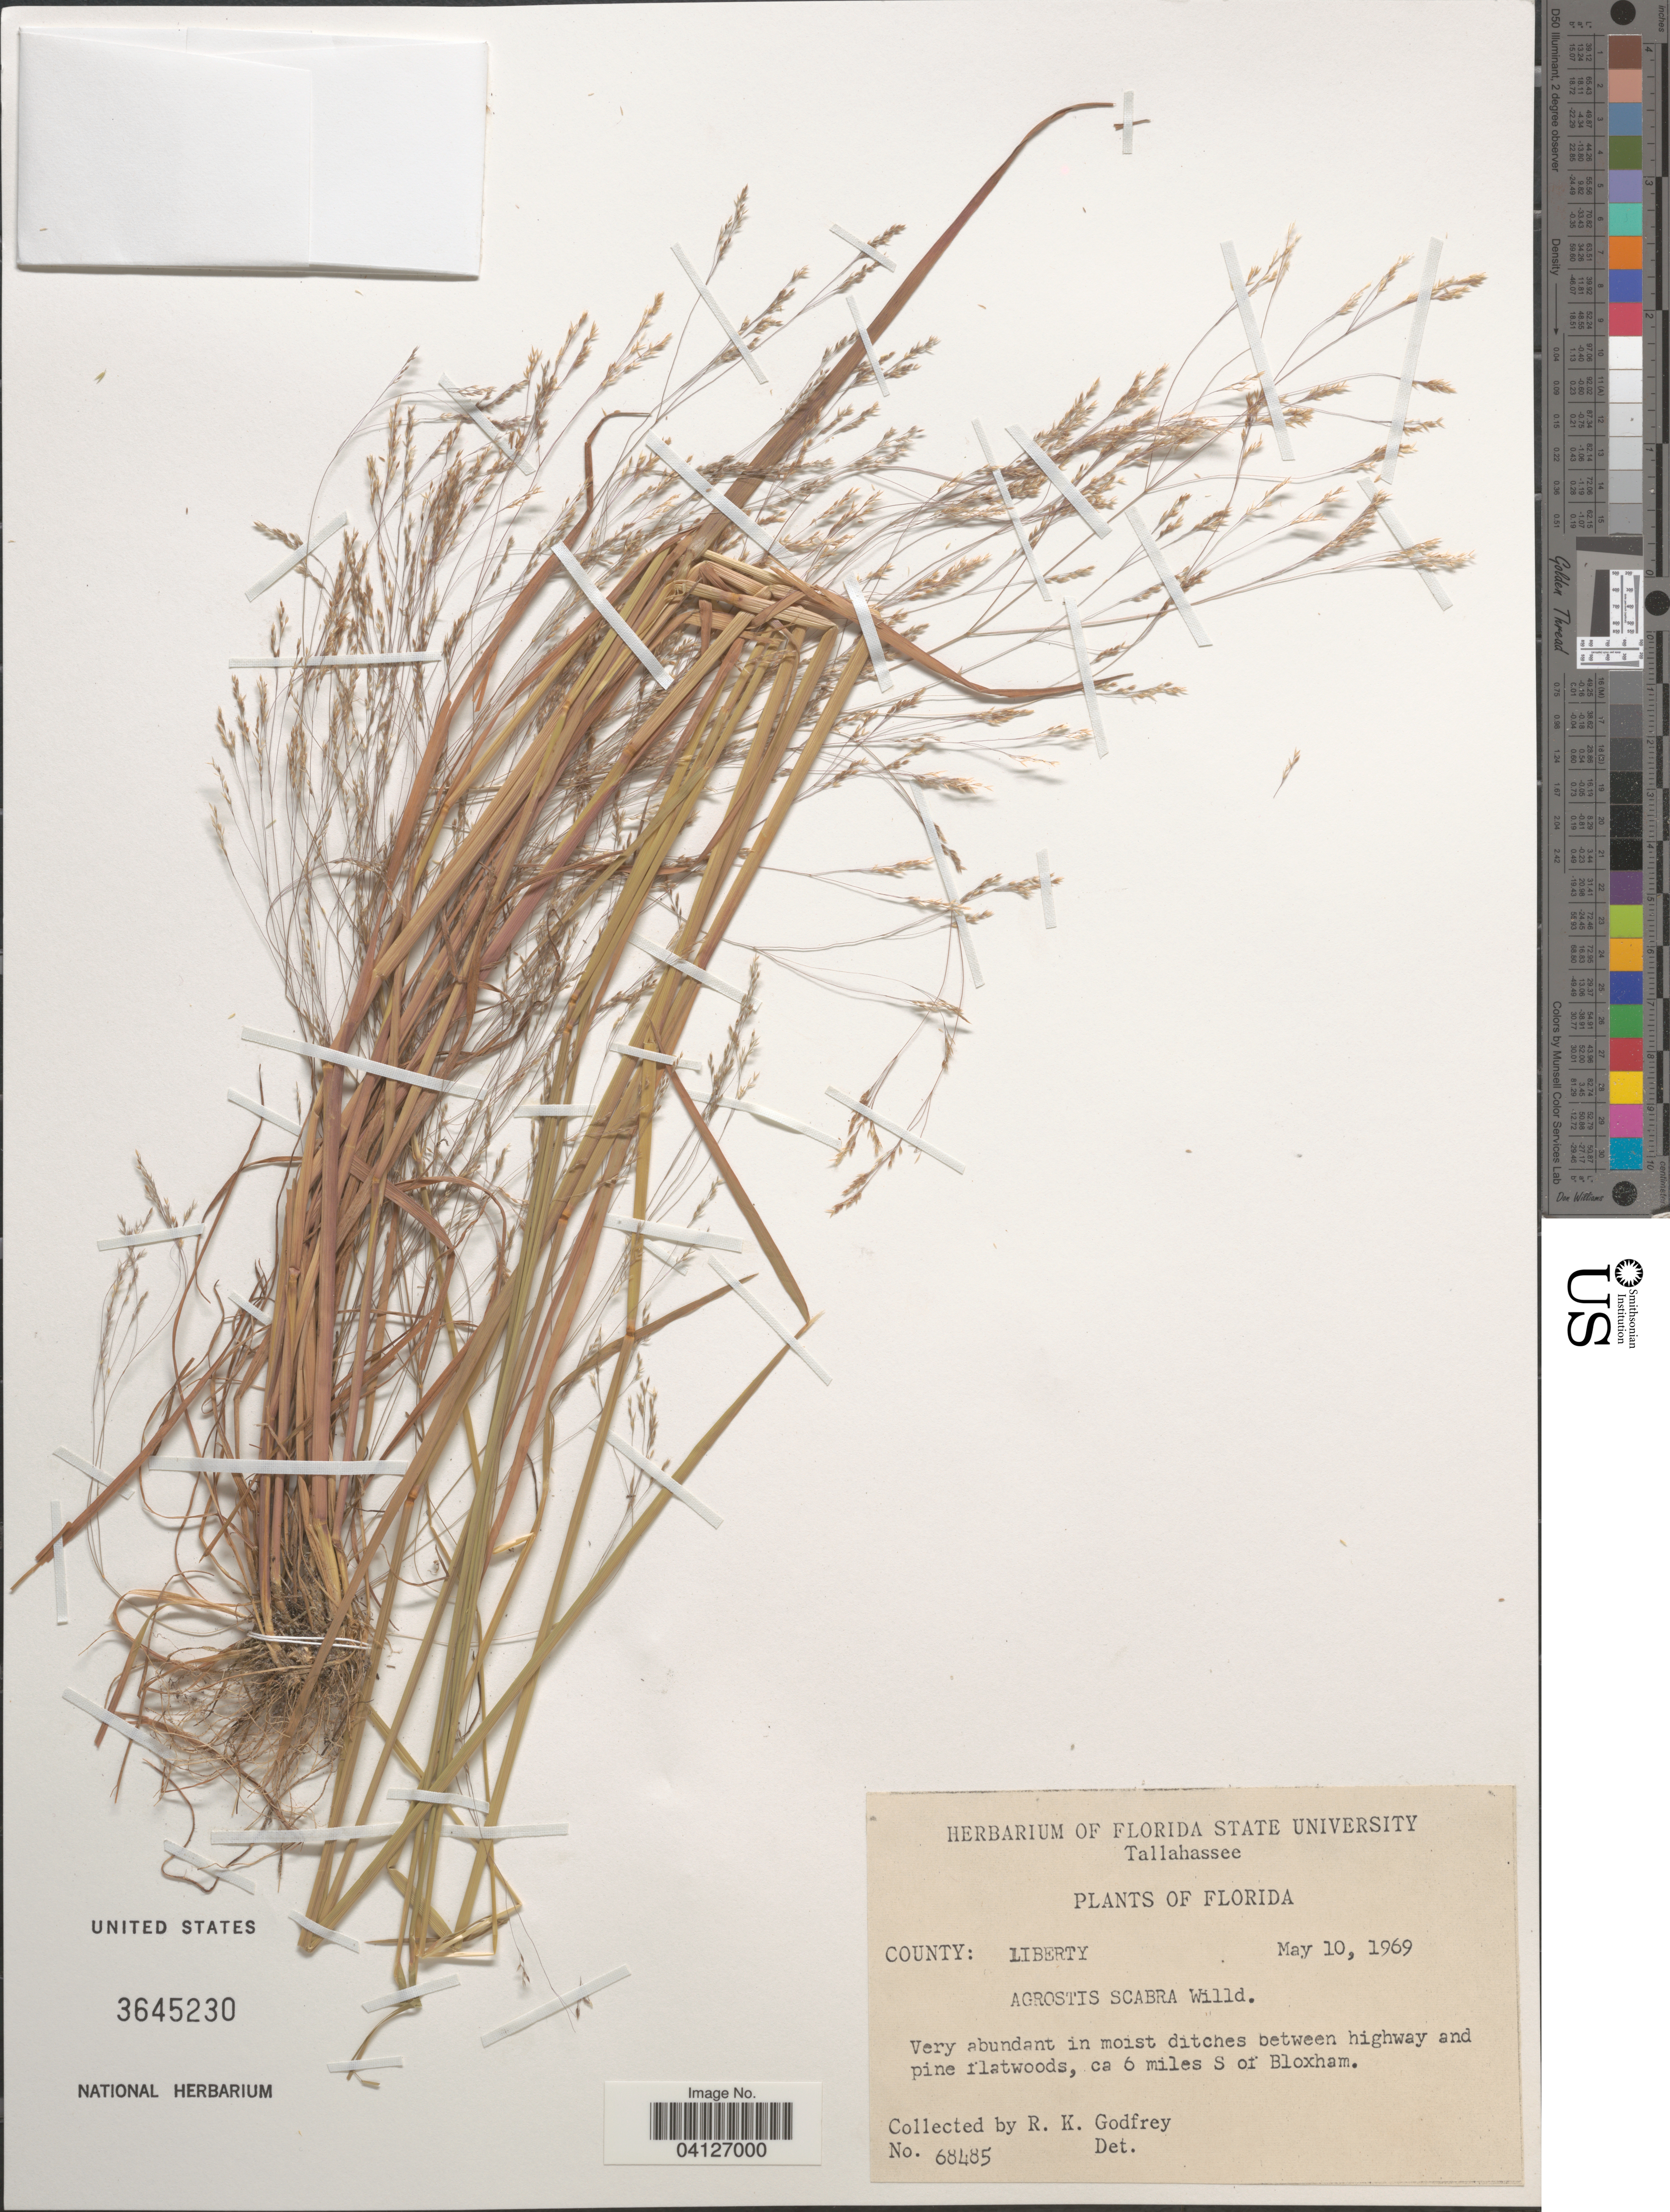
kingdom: Plantae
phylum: Tracheophyta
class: Liliopsida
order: Poales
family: Poaceae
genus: Agrostis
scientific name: Agrostis scabra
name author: Willd.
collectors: R. K. Godfrey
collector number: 68485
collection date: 1969-05-10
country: United States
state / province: Florida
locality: County: Liberty. Very abundant in moist ditches between highway and pine flatwoods, ca 6 miles S of Bloxham.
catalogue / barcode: US 3645230